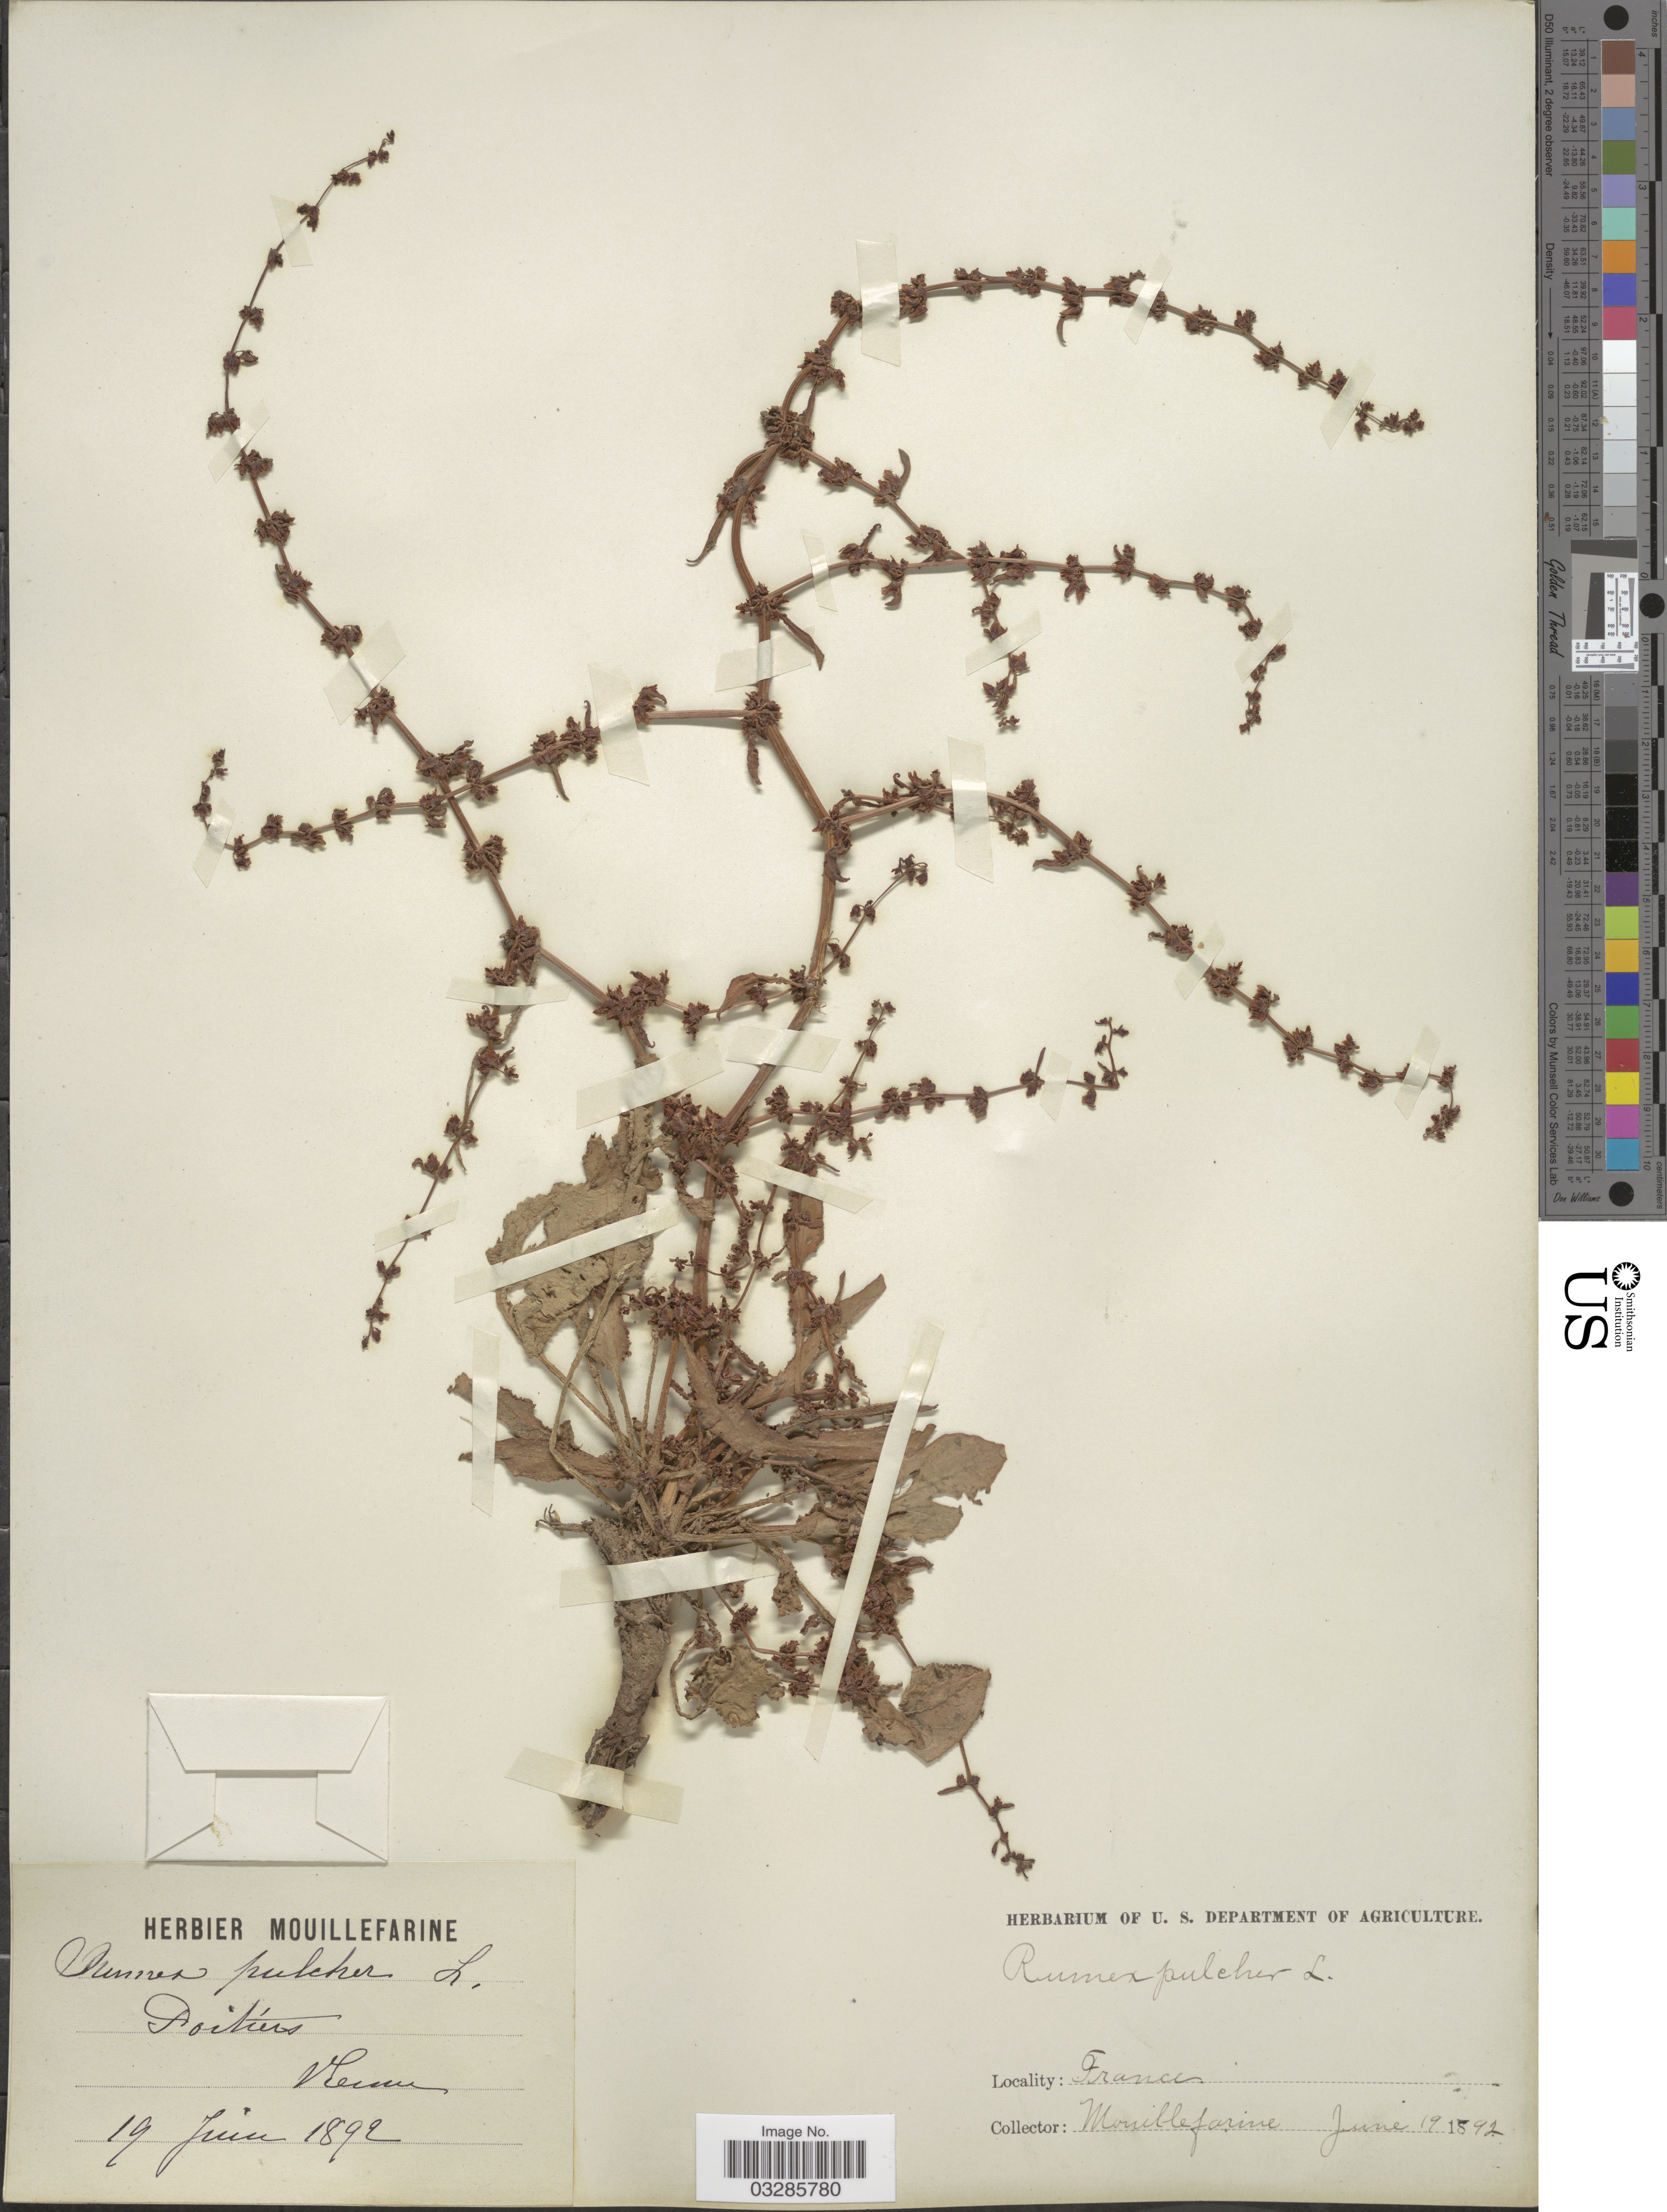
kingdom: Plantae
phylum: Tracheophyta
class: Magnoliopsida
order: Caryophyllales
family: Polygonaceae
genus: Rumex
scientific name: Rumex pulcher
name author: L.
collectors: ex herb. Mouillefarine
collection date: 1892-06-19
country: France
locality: Poitiers, Vienne.